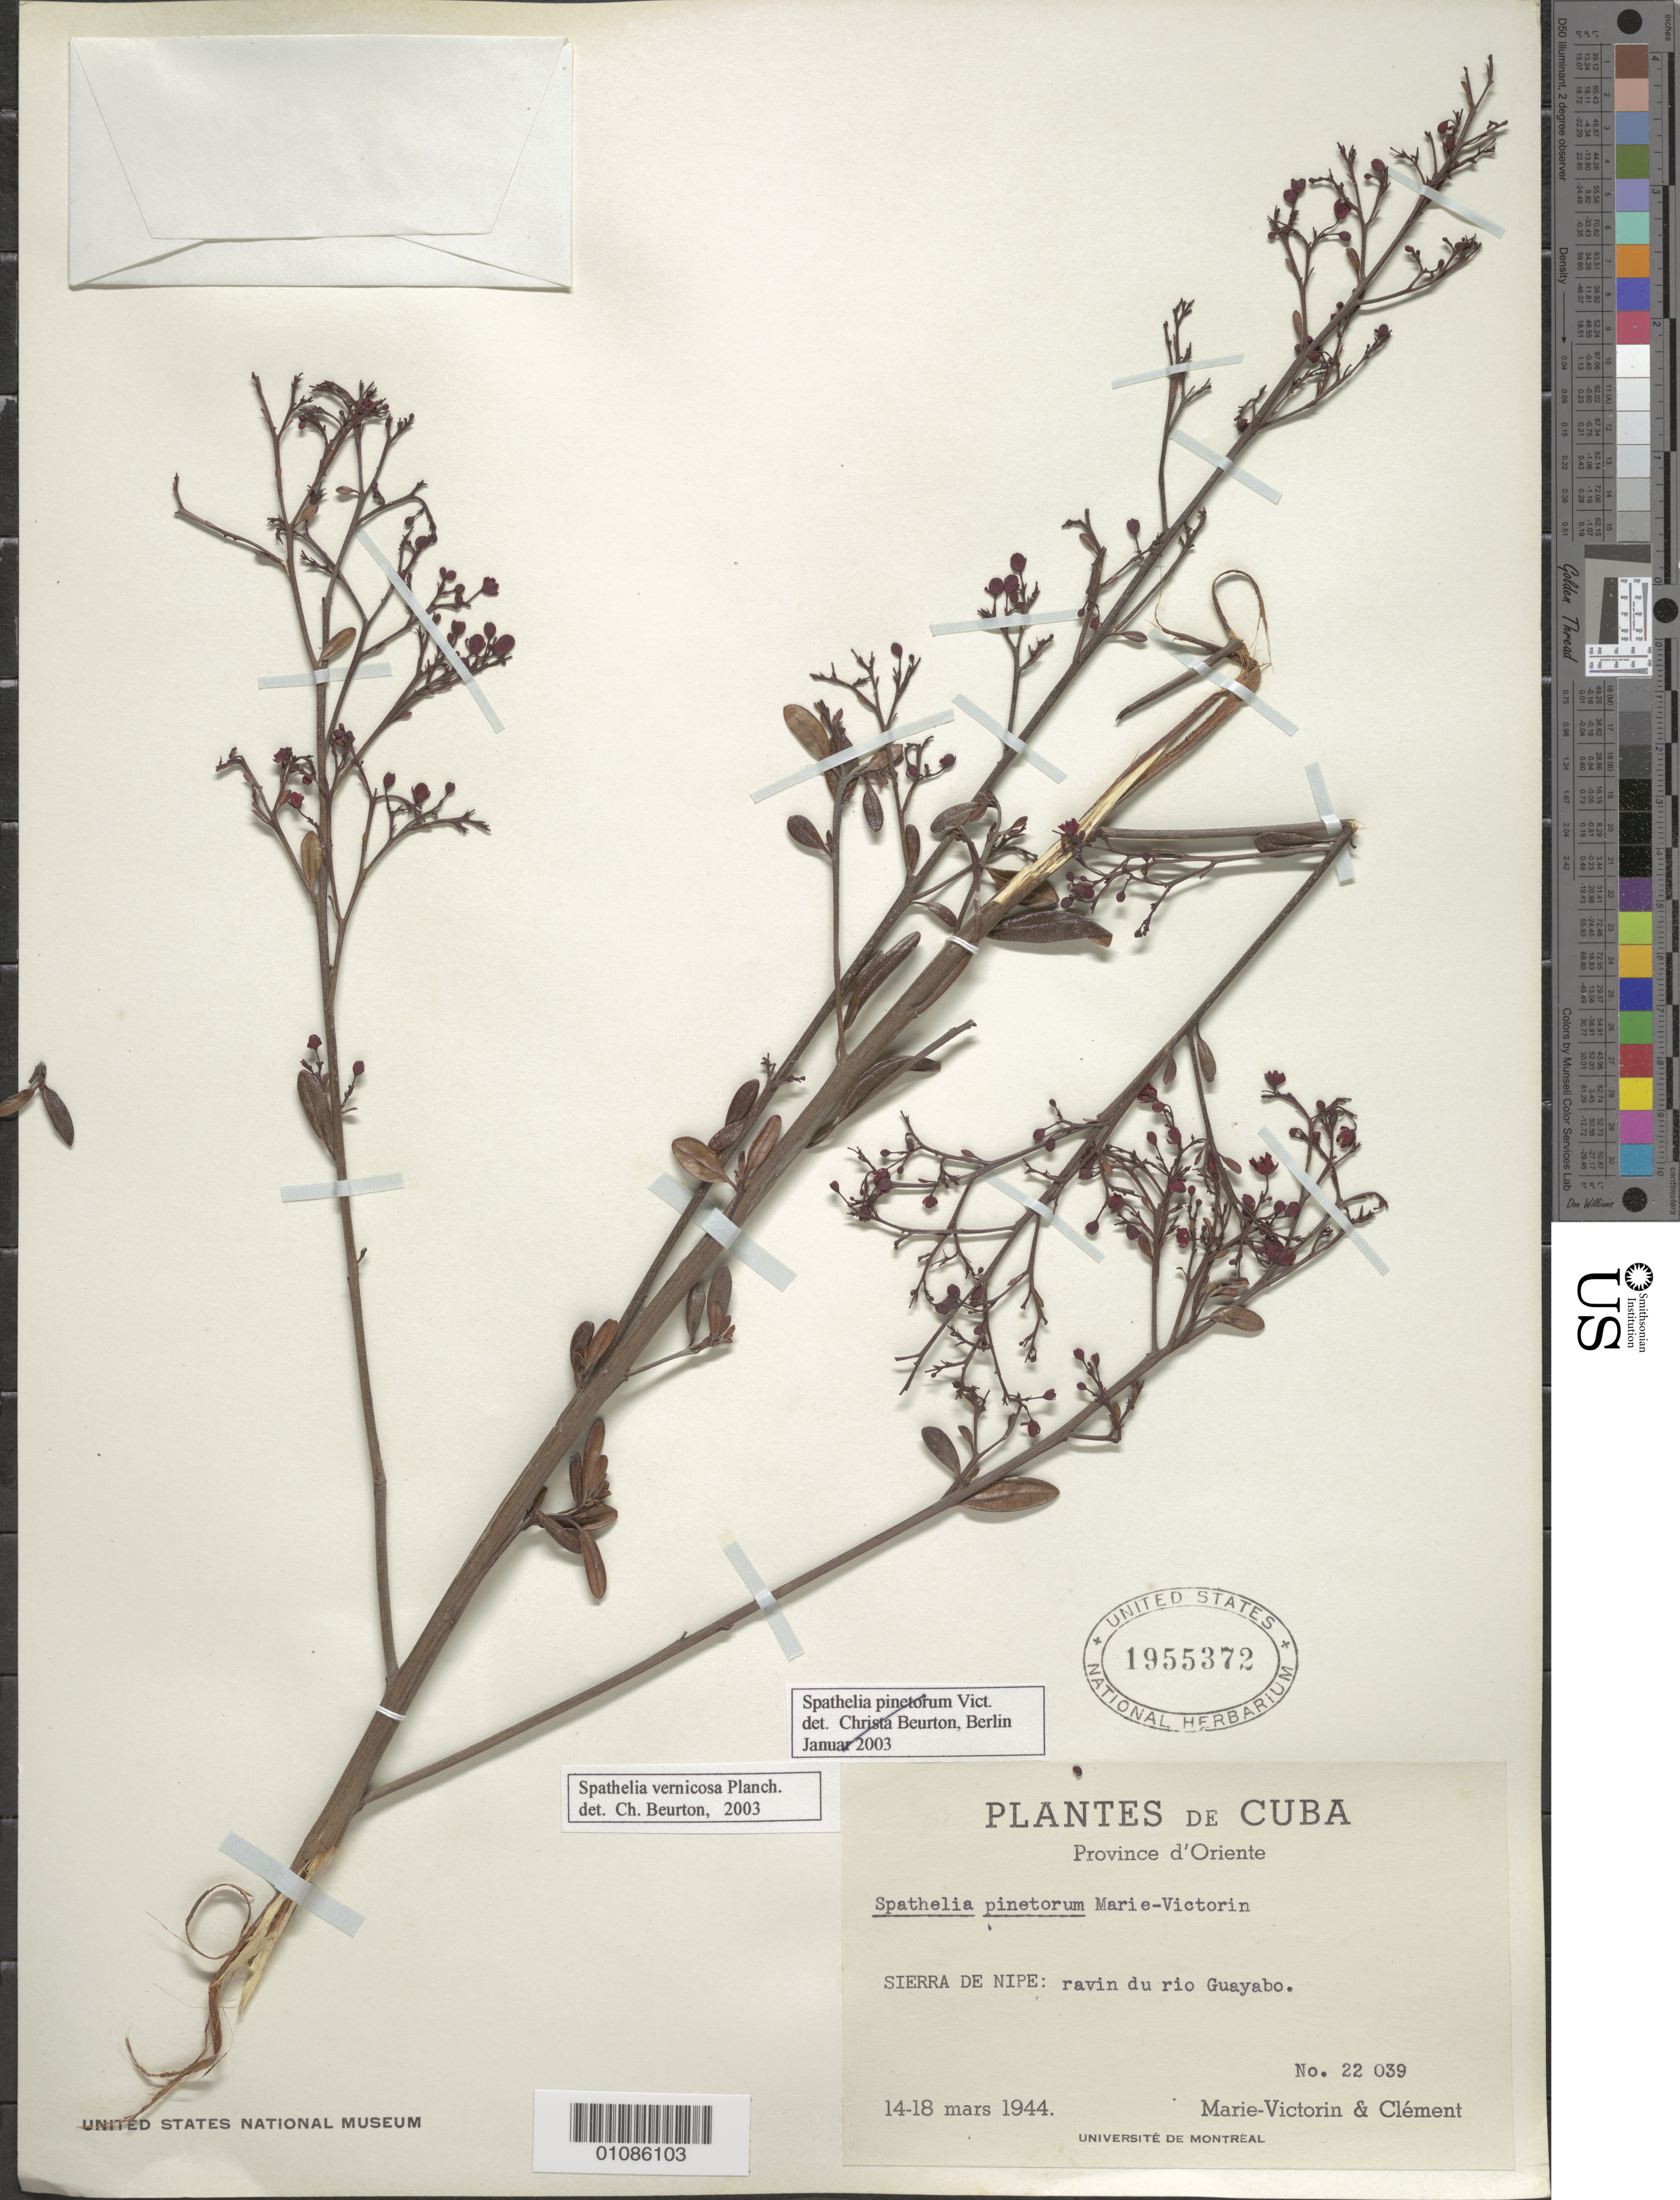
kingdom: Plantae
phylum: Tracheophyta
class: Magnoliopsida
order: Sapindales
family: Rutaceae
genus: Spathelia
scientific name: Spathelia pinetorum subsp. megaphylla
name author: (Vict.) Borhidi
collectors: -- Clemente & F. Victorin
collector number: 22039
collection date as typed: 14 Mar 1944 to 18 Mar 1944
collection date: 1944-03-14/1944-03-18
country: Cuba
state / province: Holguín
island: Cuba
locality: Sierra de nipe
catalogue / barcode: US 1955372